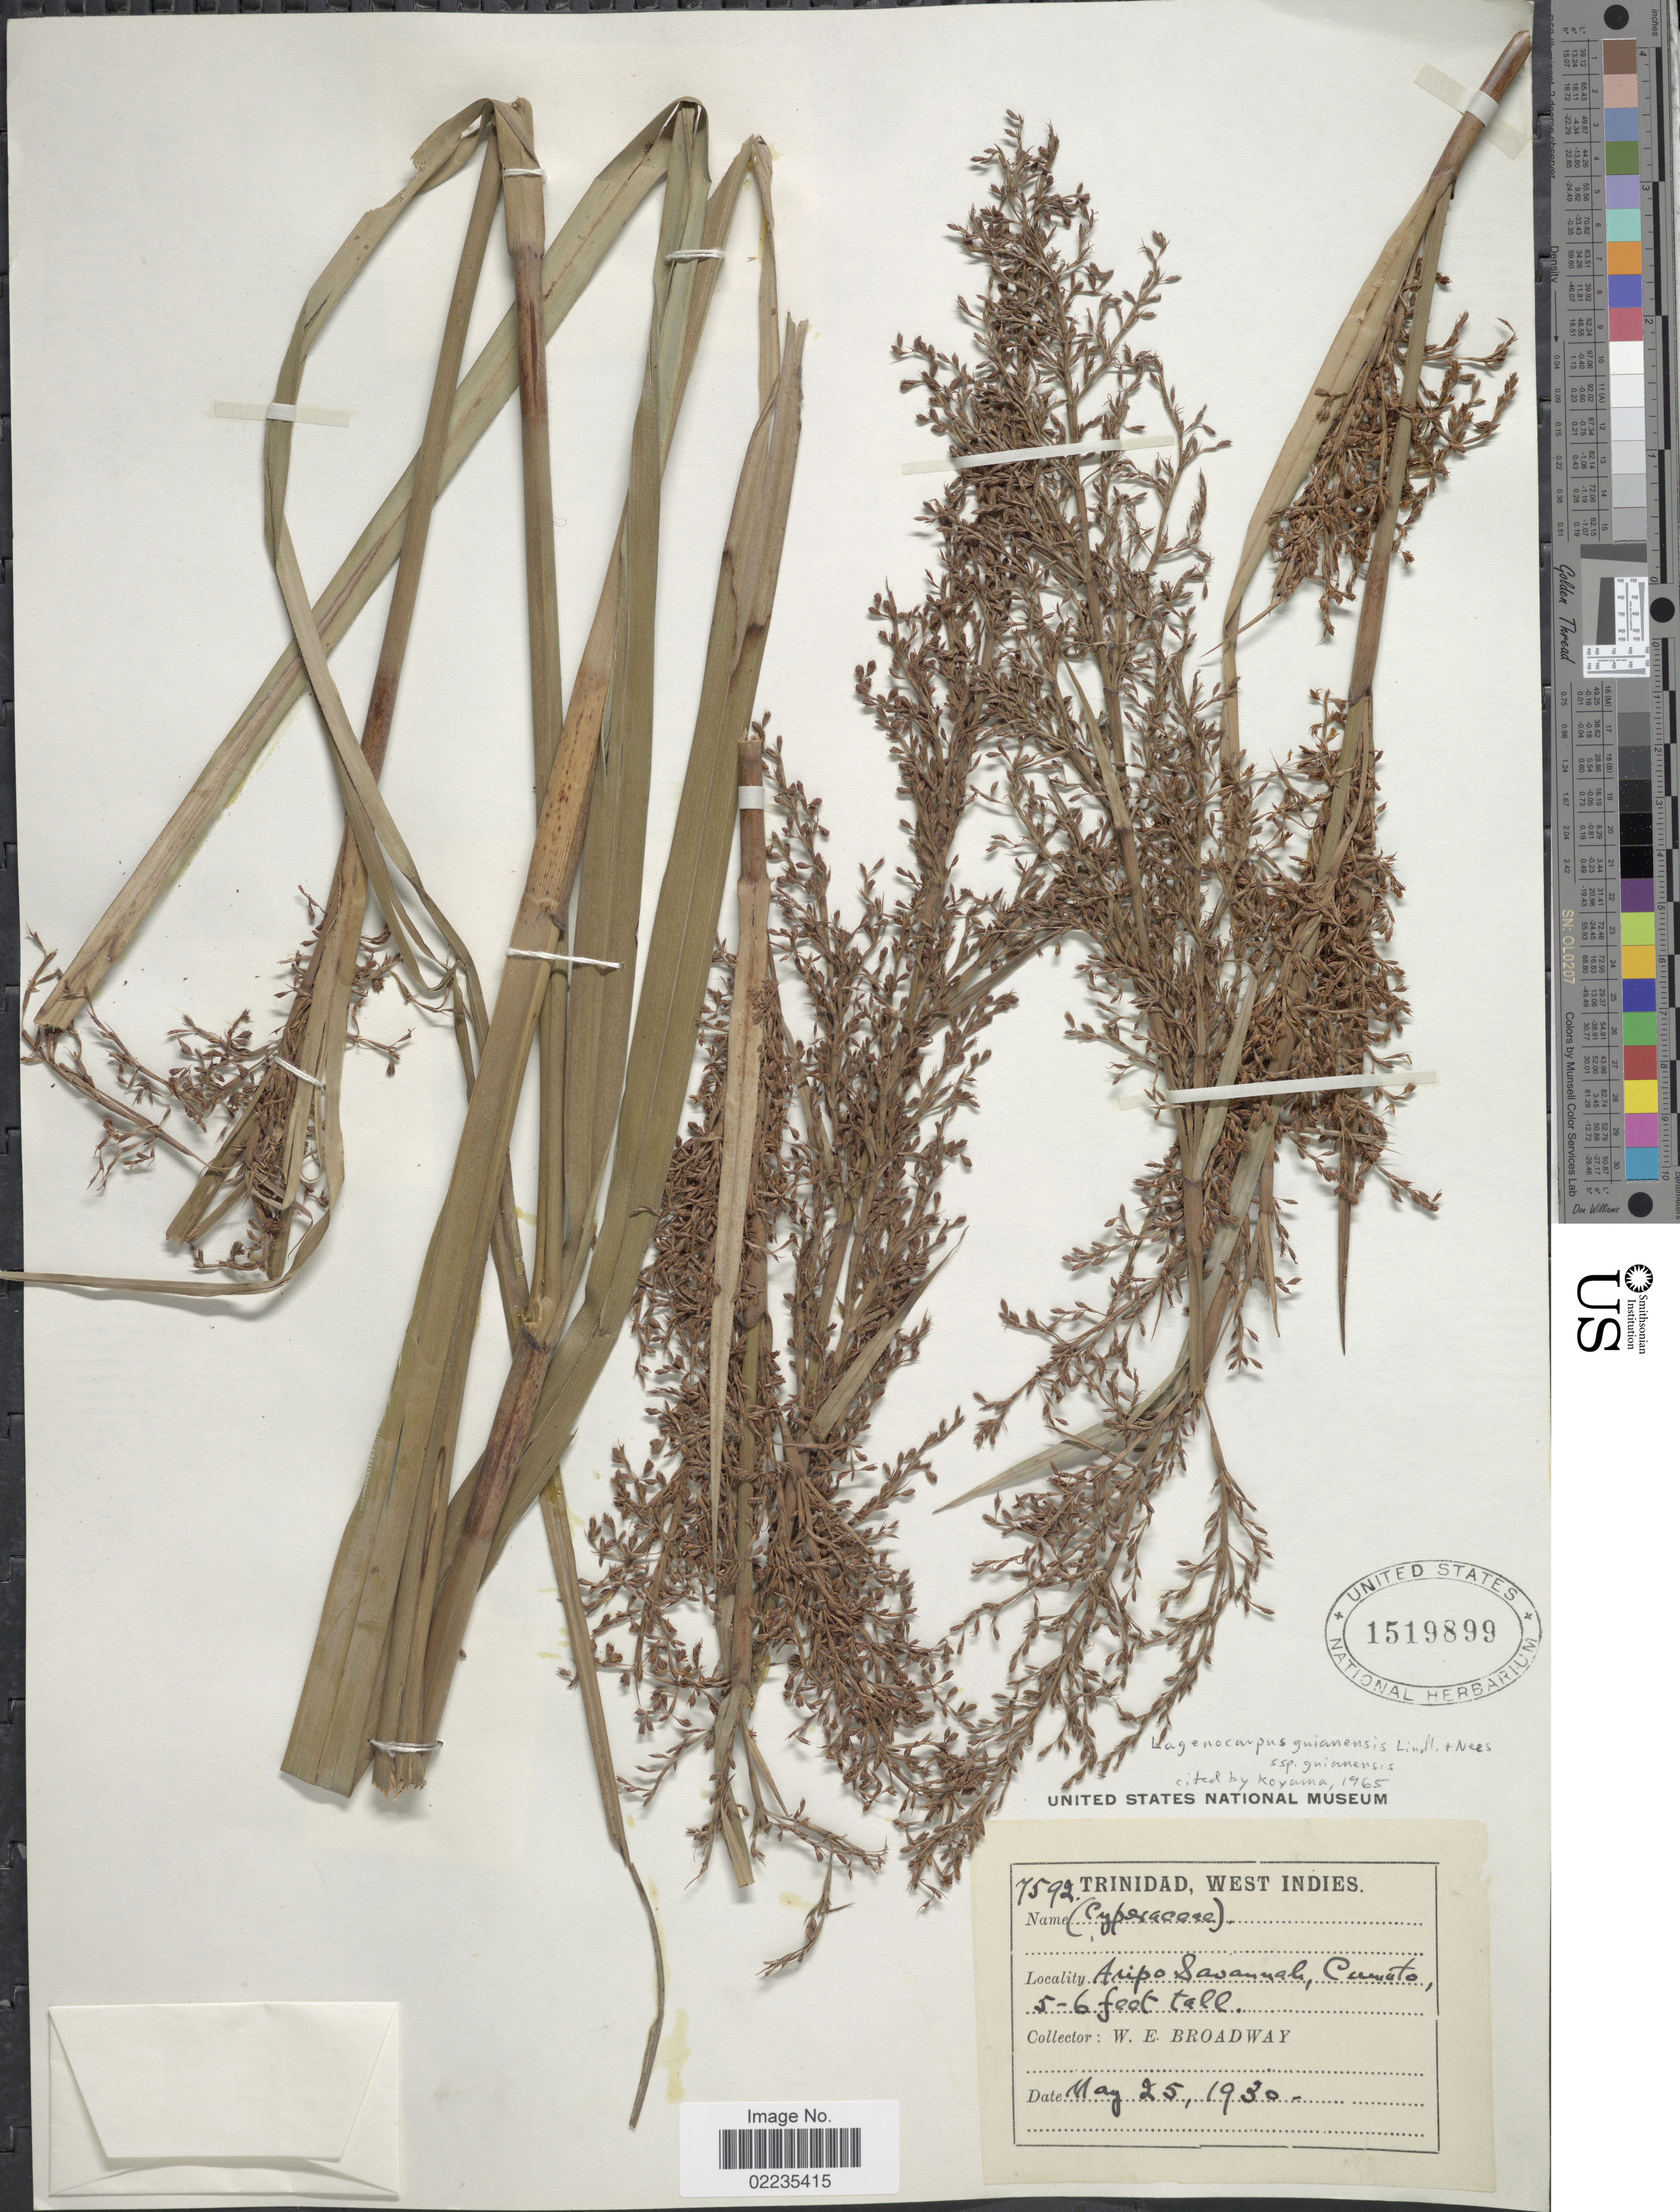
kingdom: Plantae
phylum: Tracheophyta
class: Liliopsida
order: Poales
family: Cyperaceae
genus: Lagenocarpus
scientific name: Lagenocarpus guianensis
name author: Nees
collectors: W. E. Broadway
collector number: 7592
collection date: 1930-05-25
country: Trinidad and Tobago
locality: Trinidad, West Indies, Aripo Savannah, Cumato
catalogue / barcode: US 1519899